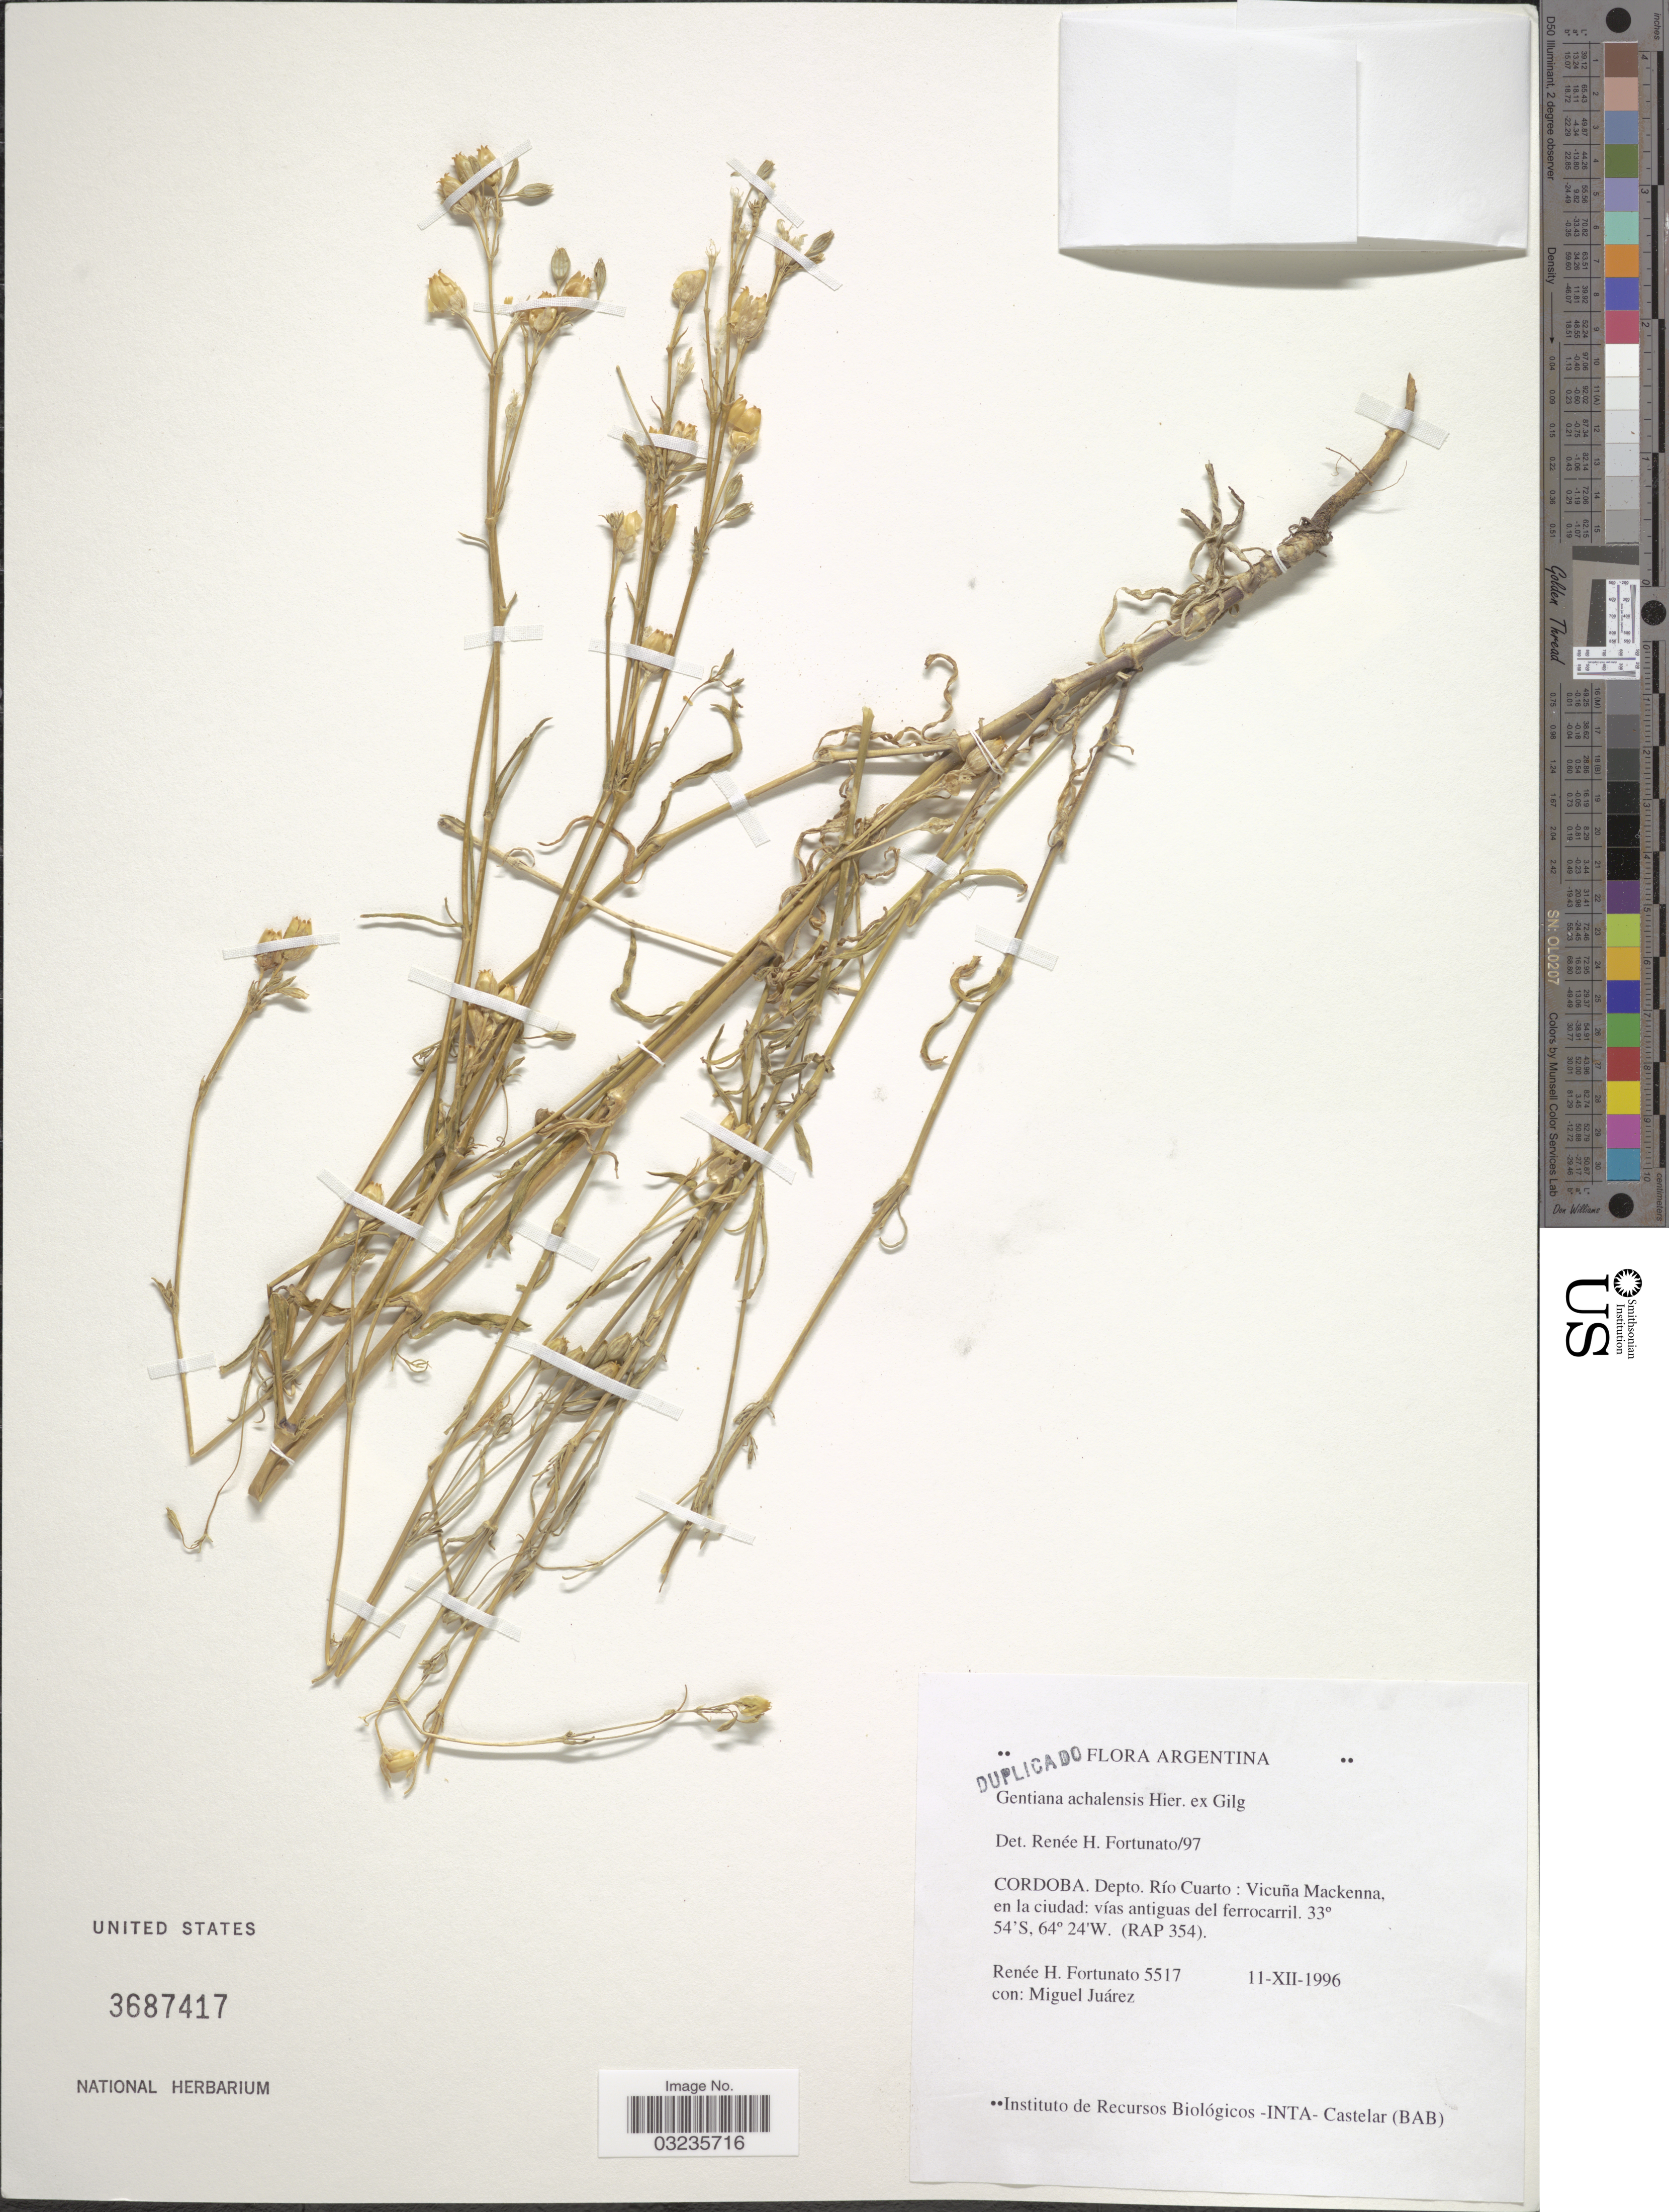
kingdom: Plantae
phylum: Tracheophyta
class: Magnoliopsida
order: Caryophyllales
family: Caryophyllaceae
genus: Silene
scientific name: Silene antirrhina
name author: L.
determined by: Strong, M. T., (US), Smithsonian Institution - National Museum of Natural History (UNITED STATES)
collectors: R. H. Fortunato & M. Juárez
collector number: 5517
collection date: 1996-12-11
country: Argentina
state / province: Cordoba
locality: Depto. Río Cuarto: Vicuña Mackenna, en la ciudad.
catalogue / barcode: US 3687417